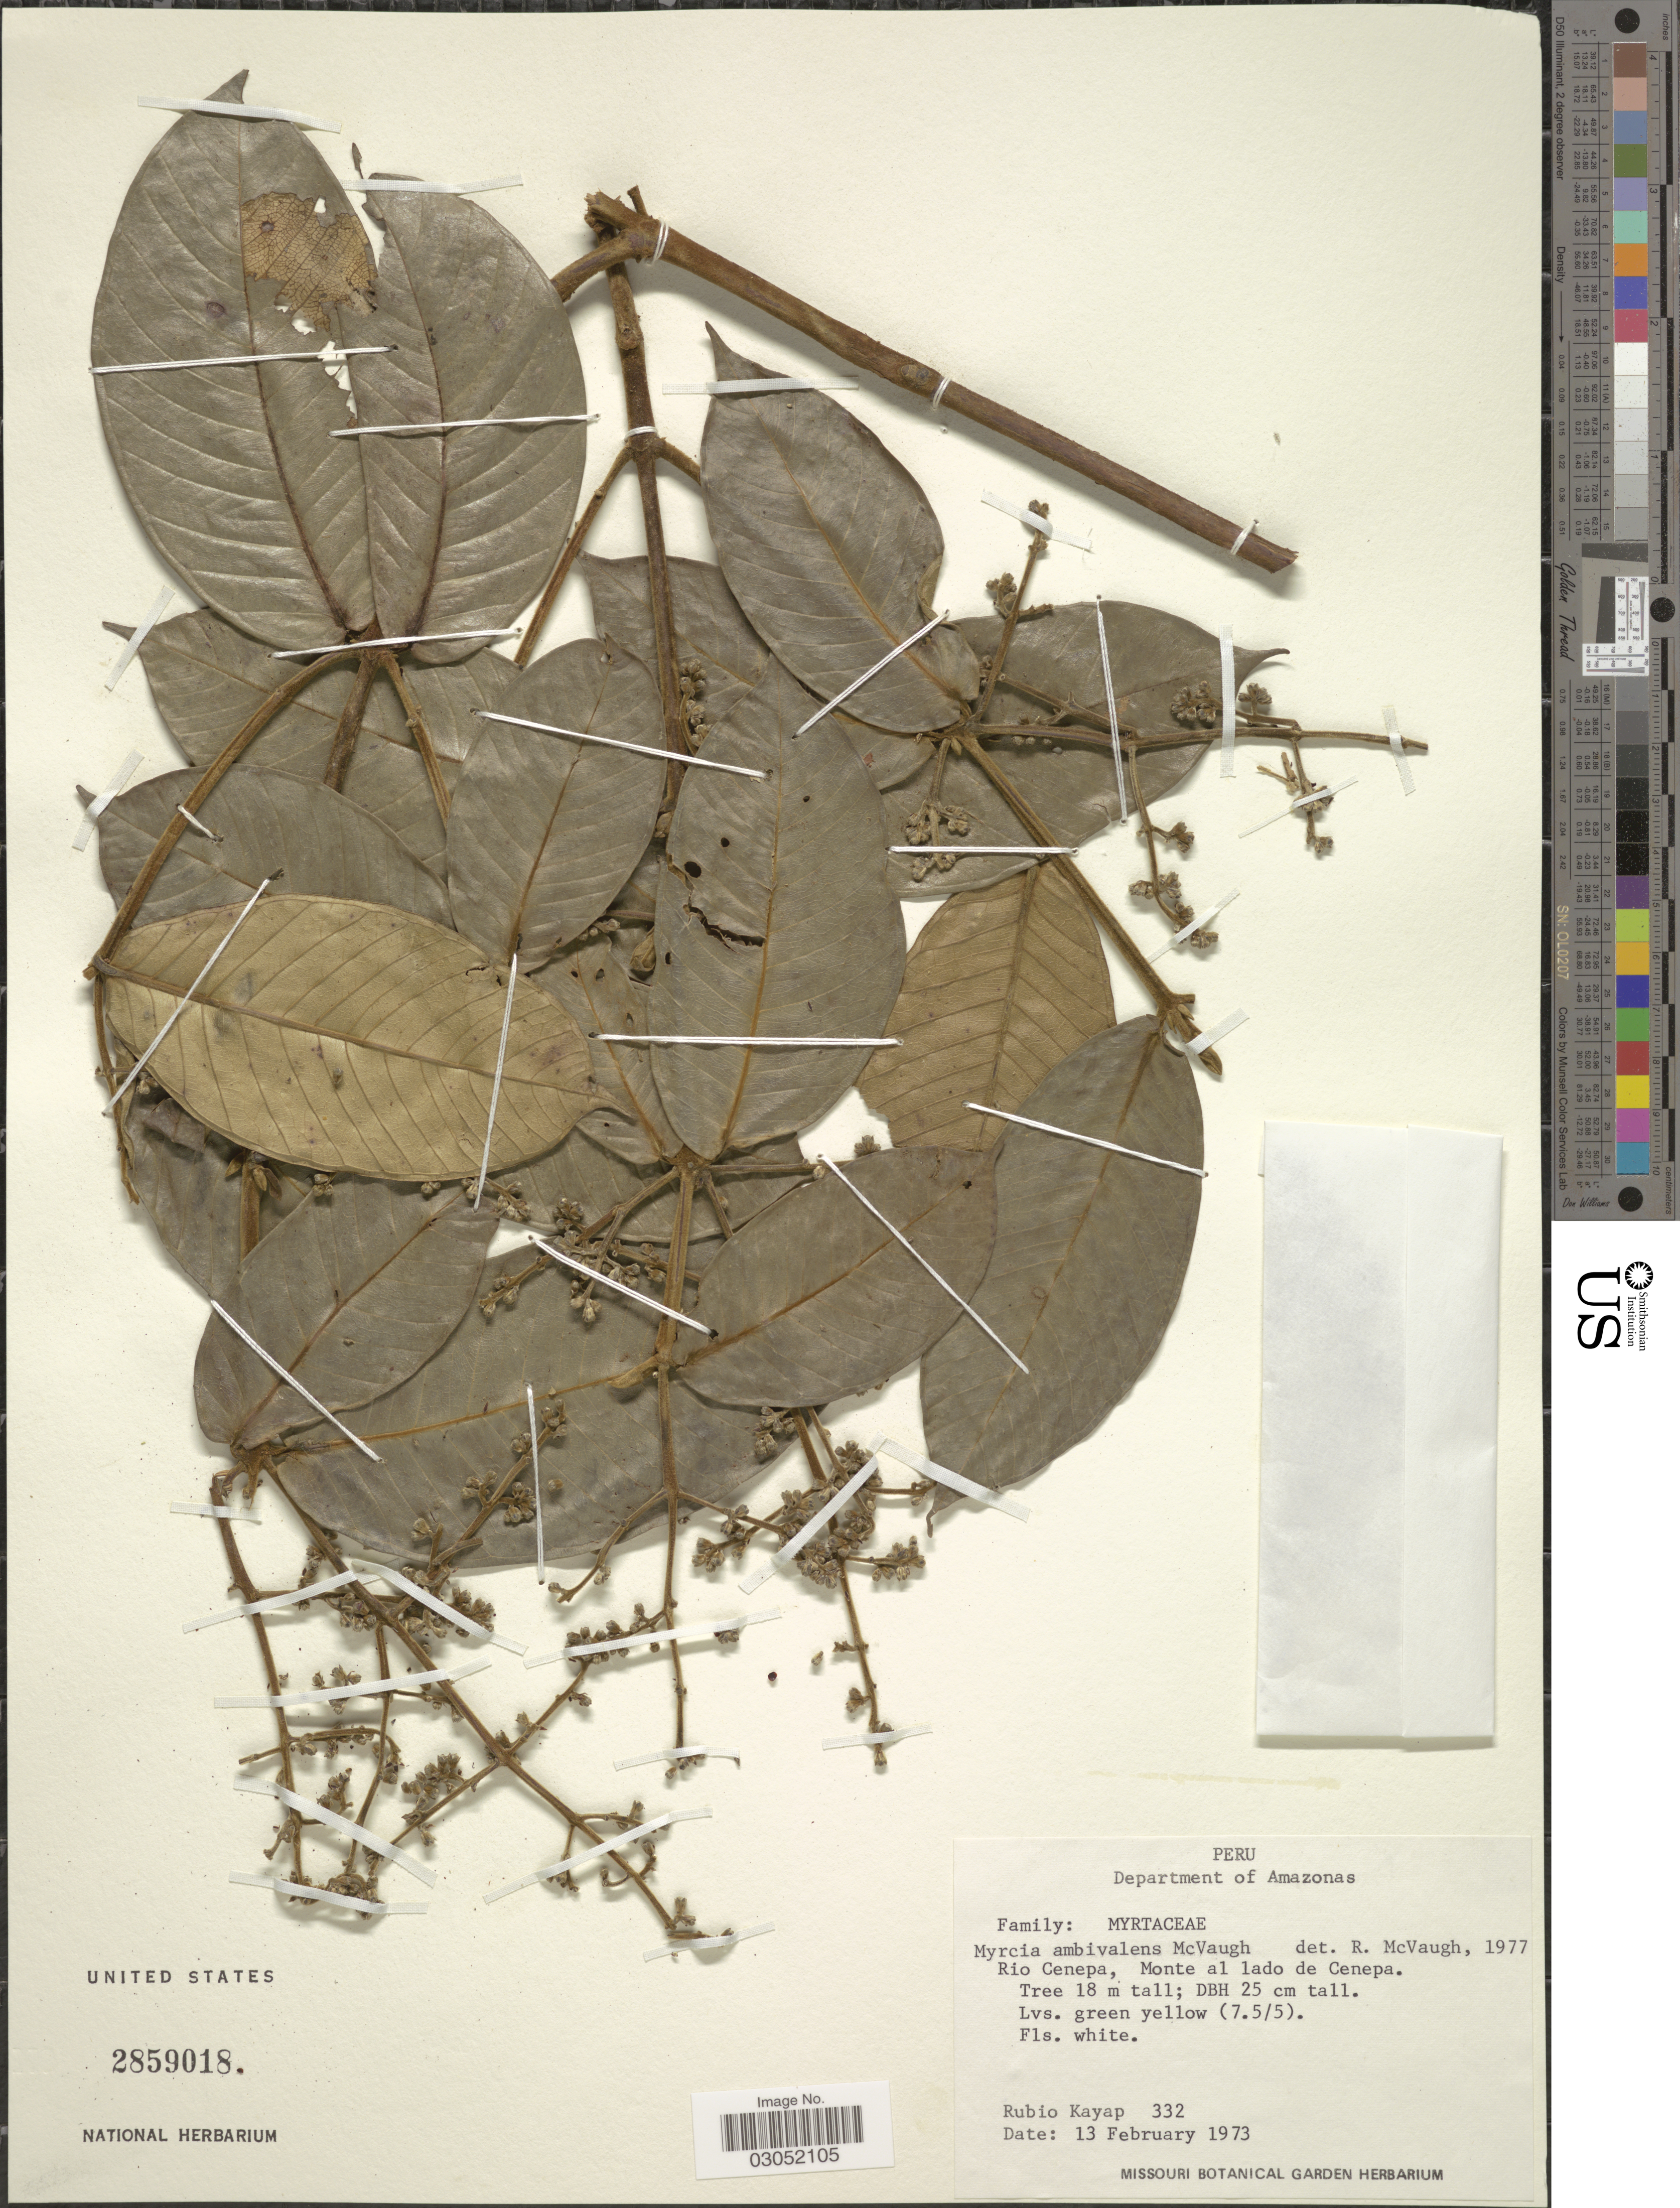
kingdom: Plantae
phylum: Tracheophyta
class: Magnoliopsida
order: Myrtales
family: Myrtaceae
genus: Myrcia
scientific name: Myrcia ambivalens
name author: McVaugh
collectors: R. Kayap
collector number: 332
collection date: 1973-02-13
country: Peru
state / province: Amazonas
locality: Department of Amazonas. Rio Cenepa, Monte al lado de Cenepa.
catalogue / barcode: US 2859018